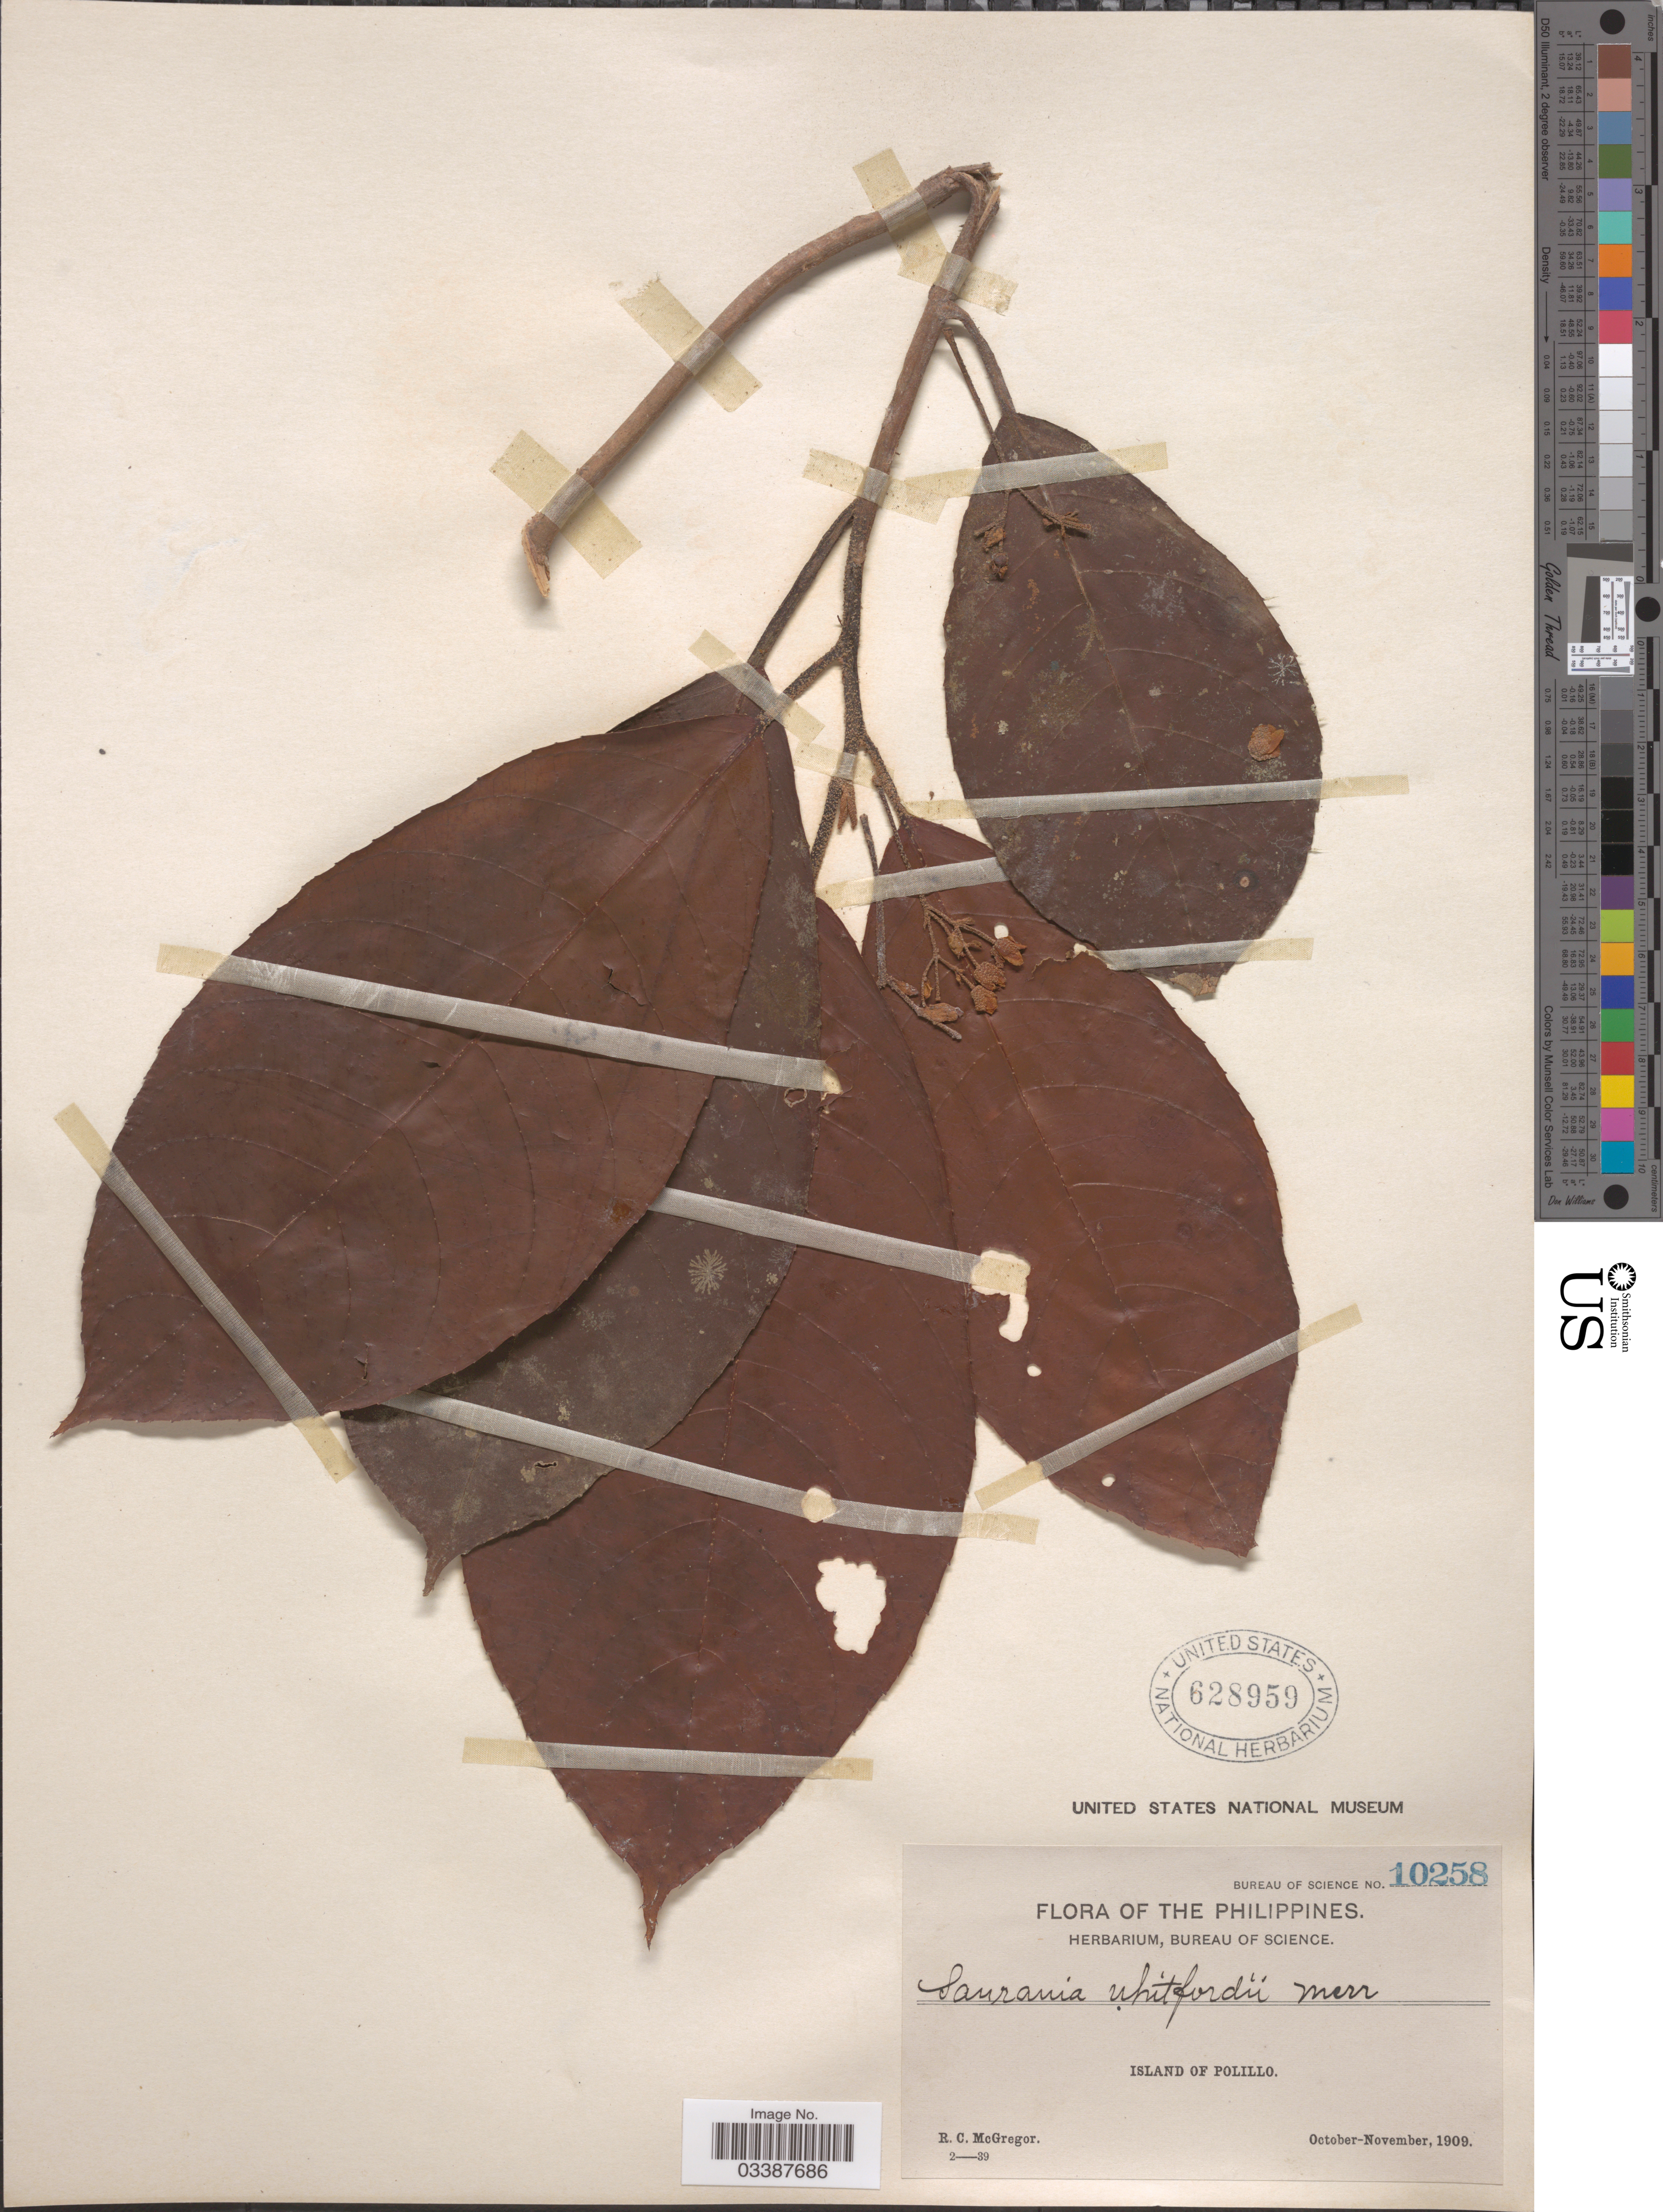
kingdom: Plantae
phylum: Tracheophyta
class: Magnoliopsida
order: Ericales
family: Actinidiaceae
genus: Saurauia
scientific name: Saurauia whitfordii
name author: Merr.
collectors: R. C. McGregor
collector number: Bureau of Science 10258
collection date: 1909-10/1909-11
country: Philippines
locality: Island of Polillo.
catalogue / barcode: US 628959